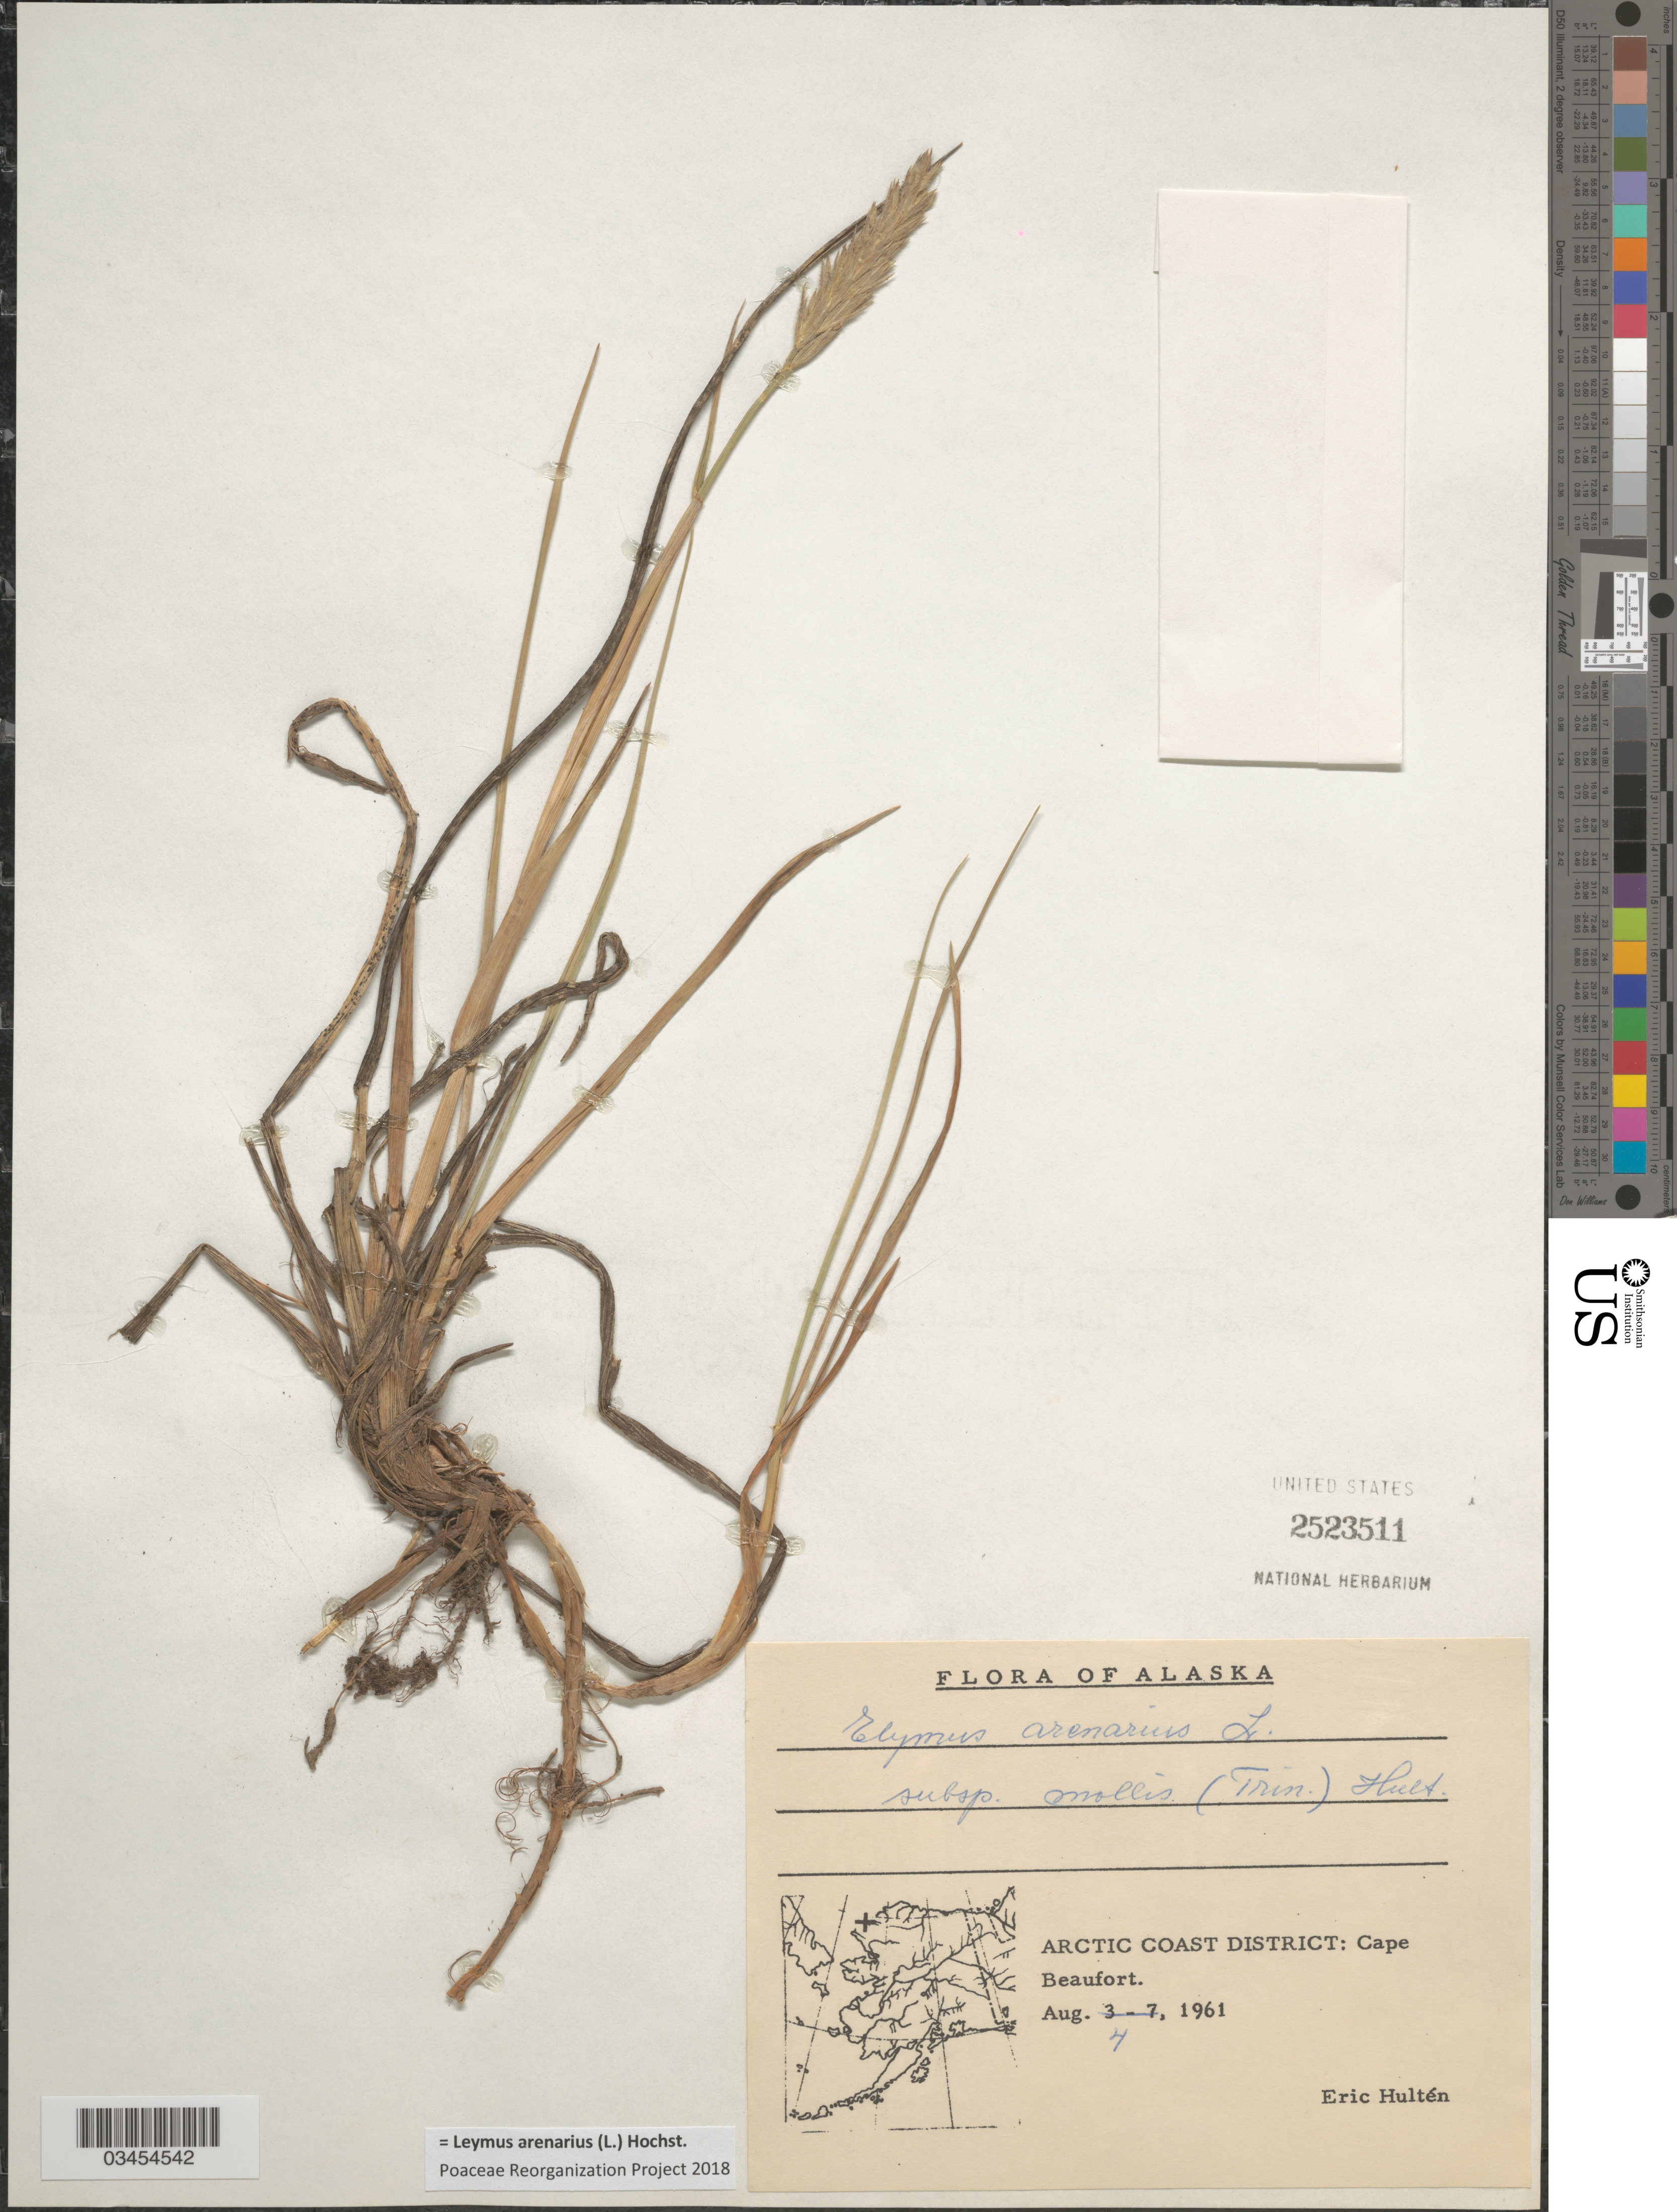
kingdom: Plantae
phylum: Tracheophyta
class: Liliopsida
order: Poales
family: Poaceae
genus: Leymus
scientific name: Leymus mollis subsp. villosissimus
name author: (Scribn.) Á. Löve & D. Löve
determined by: Soreng, Robert J., Research Associate (BOT), Smithsonian Institution - National Museum of Natural History (UNITED STATES)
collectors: E. G. Hultén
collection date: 1961-08-04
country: United States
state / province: Alaska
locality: Arctic Coast District: Cape Beaufort.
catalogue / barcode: US 2523511